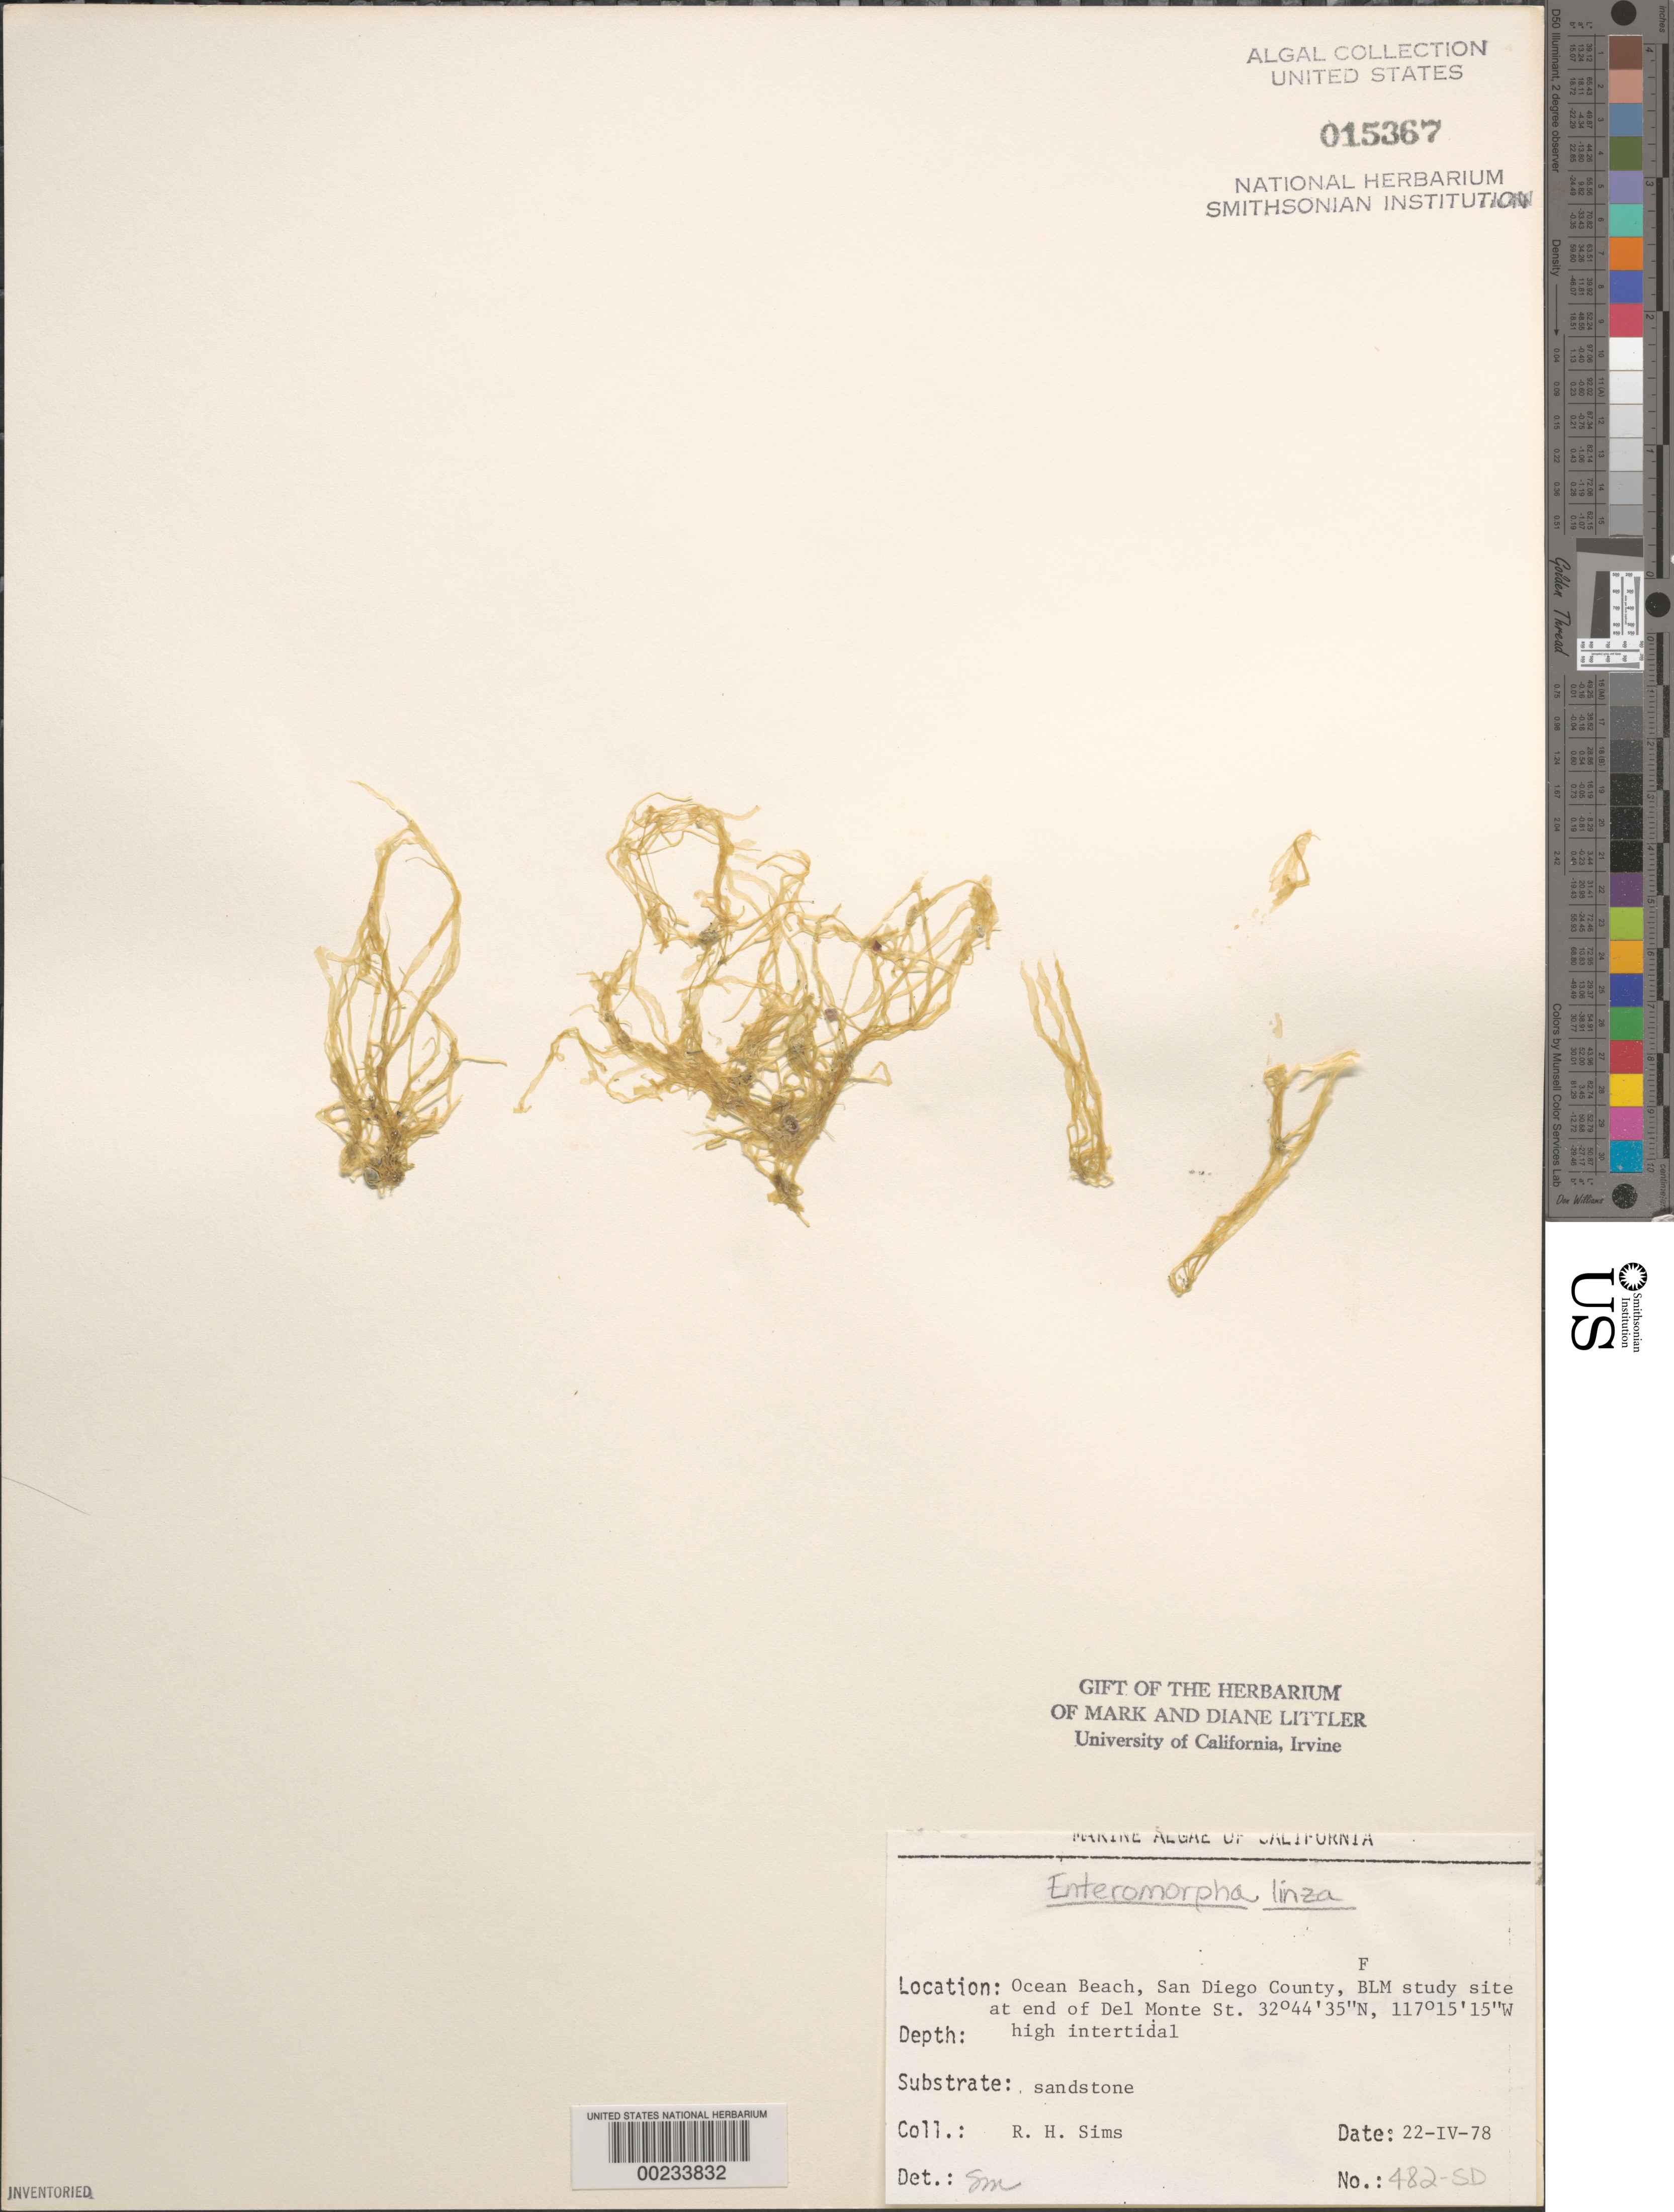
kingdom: Plantae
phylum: Chlorophyta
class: Ulvophyceae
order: Ulvales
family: Ulvaceae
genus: Ulva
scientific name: Ulva linza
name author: L.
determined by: Algae name updating Project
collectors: R. H. Sims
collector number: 482-sd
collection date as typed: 22 Apr 1978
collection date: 1978-04-22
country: United States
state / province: California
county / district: San Diego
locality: Ocean Beach, end of Del Monte Street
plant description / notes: BLM-SOCALBIGHT Rocky Intertidal Survey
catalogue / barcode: US 15367